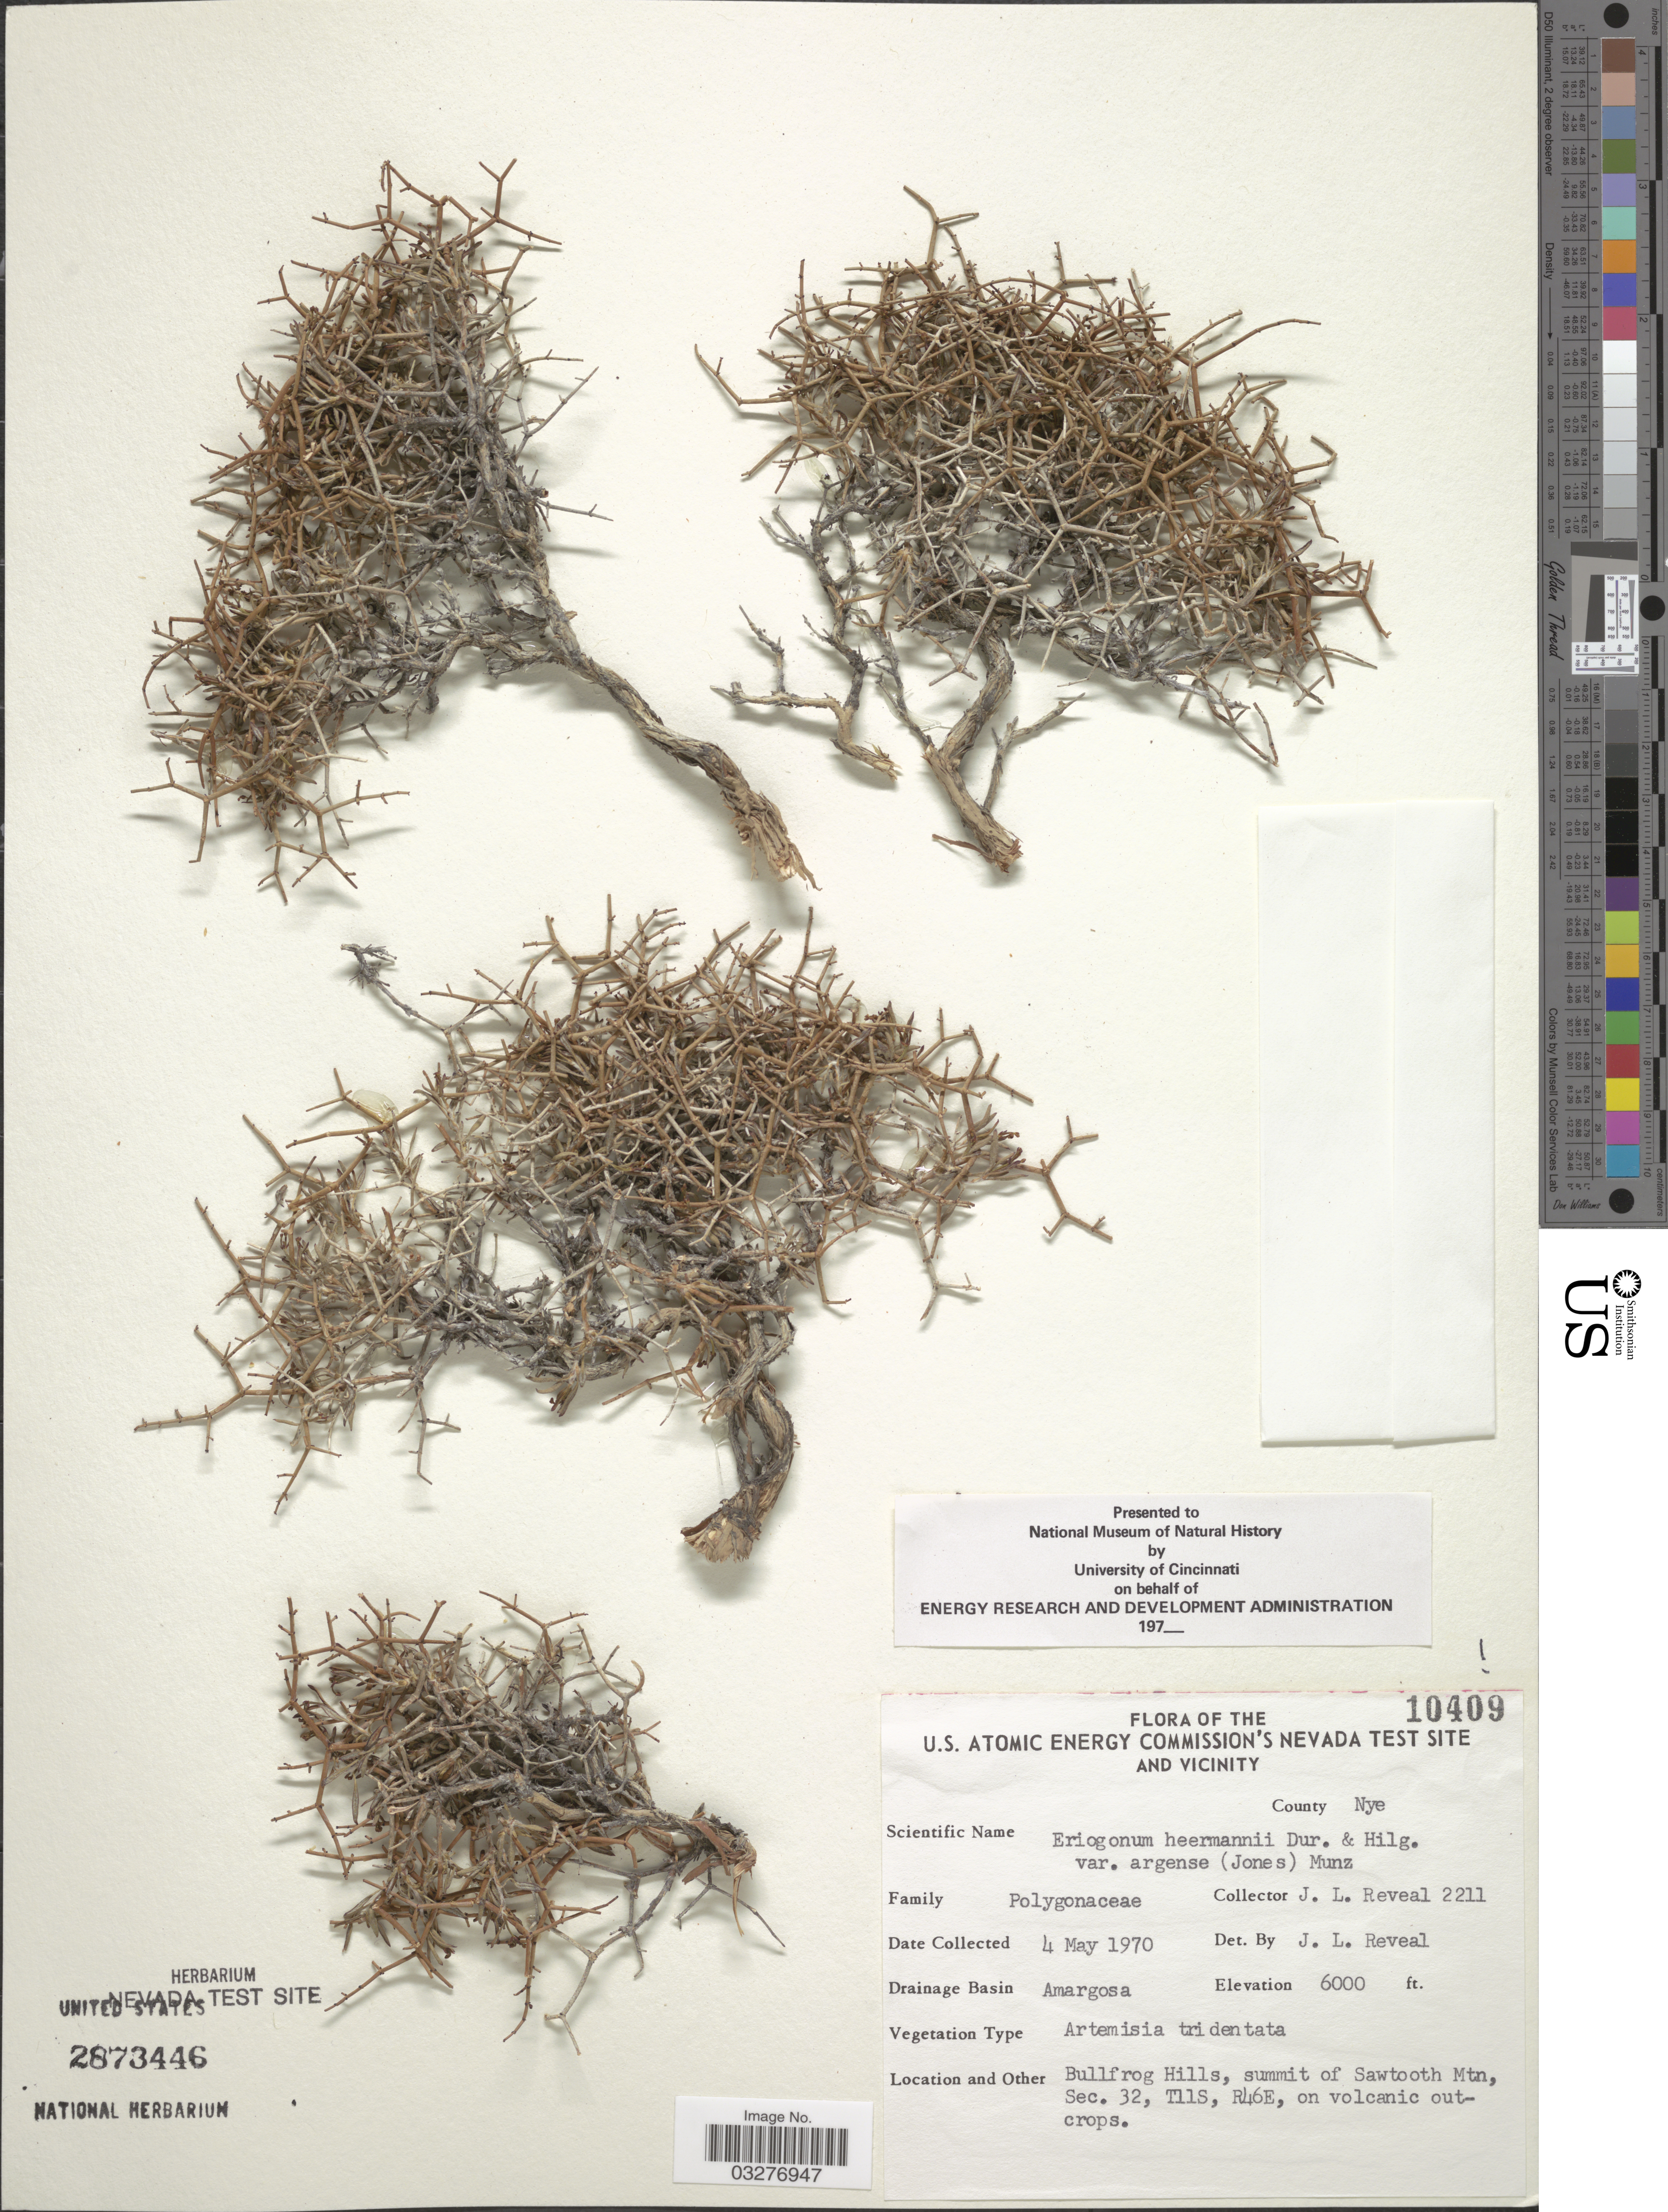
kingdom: Plantae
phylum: Tracheophyta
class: Magnoliopsida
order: Caryophyllales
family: Polygonaceae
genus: Eriogonum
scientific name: Eriogonum heermannii var. argense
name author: (M.E. Jones) Munz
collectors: J. L. Reveal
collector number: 2211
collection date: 1970-05-04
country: United States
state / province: Nevada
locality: U.S. Atomic Energy Commission's Nevada Test Site and vicinity. County Nye. Drainage Basin Amargosa. Bullfrog Hills, summit of Sawtooth Mtn, Sec. 32, T11S, R46E.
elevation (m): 1829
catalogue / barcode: US 2873446